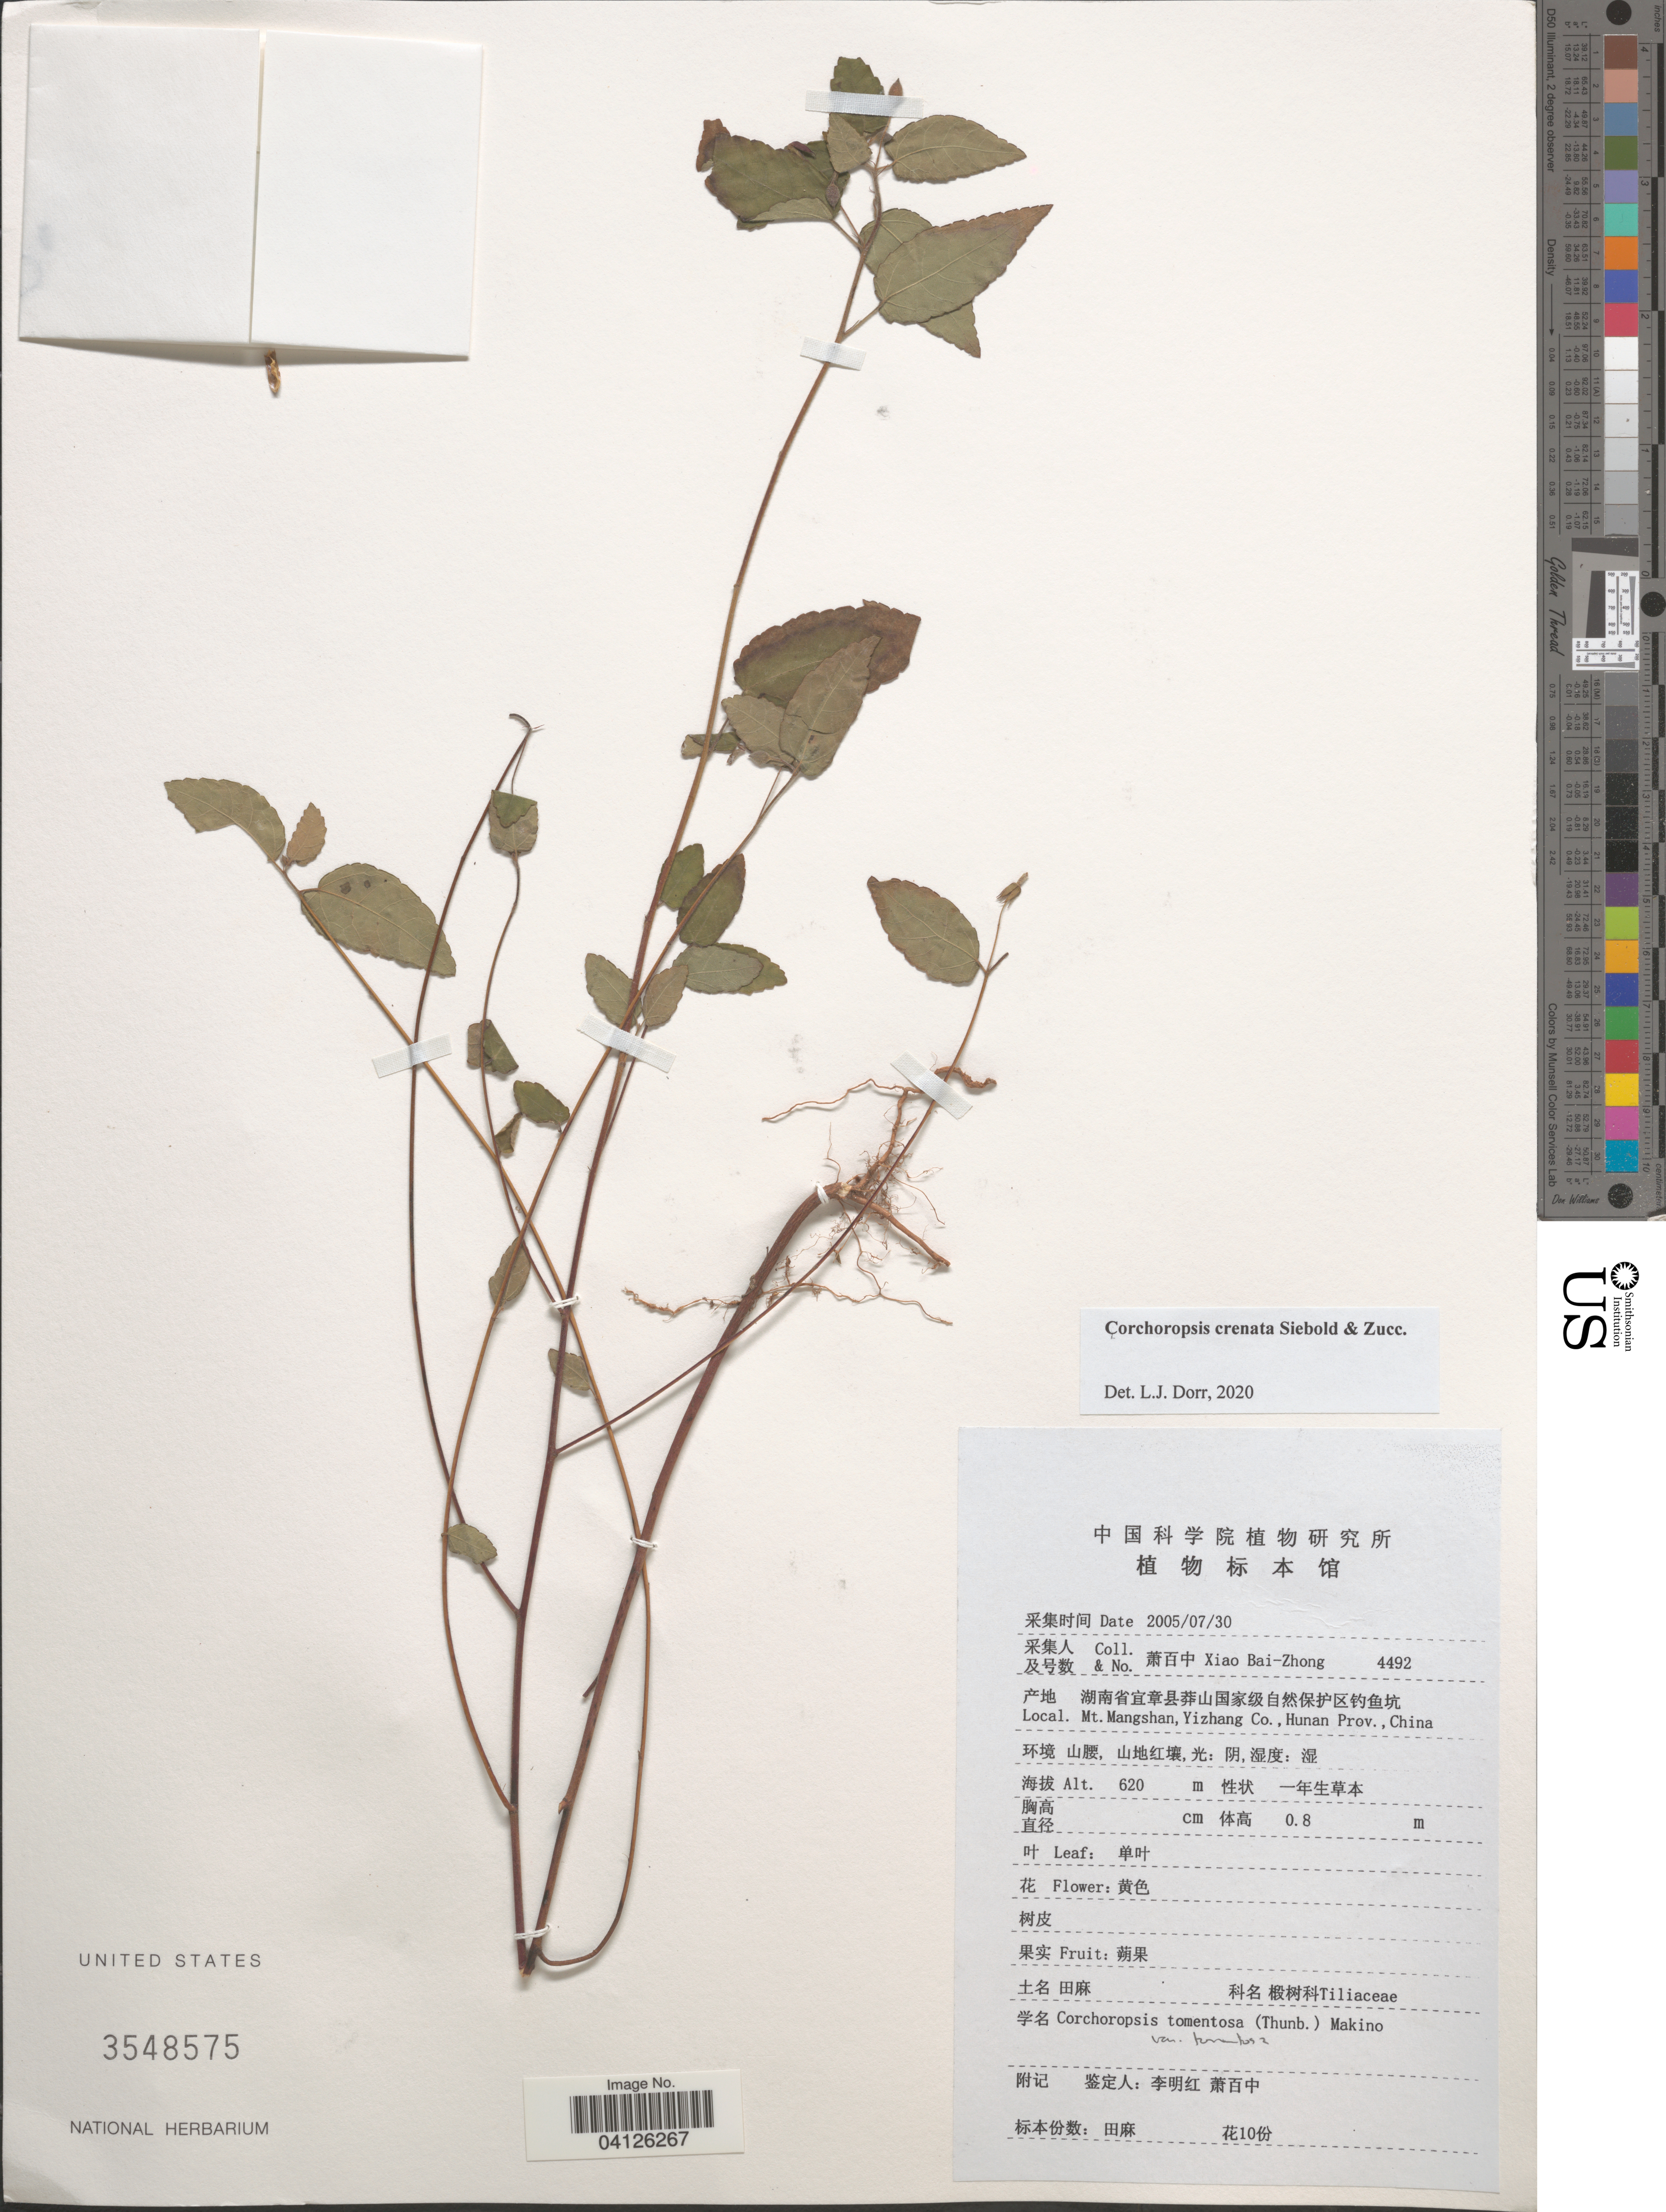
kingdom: Plantae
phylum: Tracheophyta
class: Magnoliopsida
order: Malvales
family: Malvaceae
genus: Corchoropsis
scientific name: Corchoropsis crenata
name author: Siebold & Zucc.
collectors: B. Z. Xiao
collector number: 4492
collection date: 2005-07-30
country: China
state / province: Hunan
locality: Mt. Mangshan, Yizhang Co.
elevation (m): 620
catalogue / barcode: US 3548575